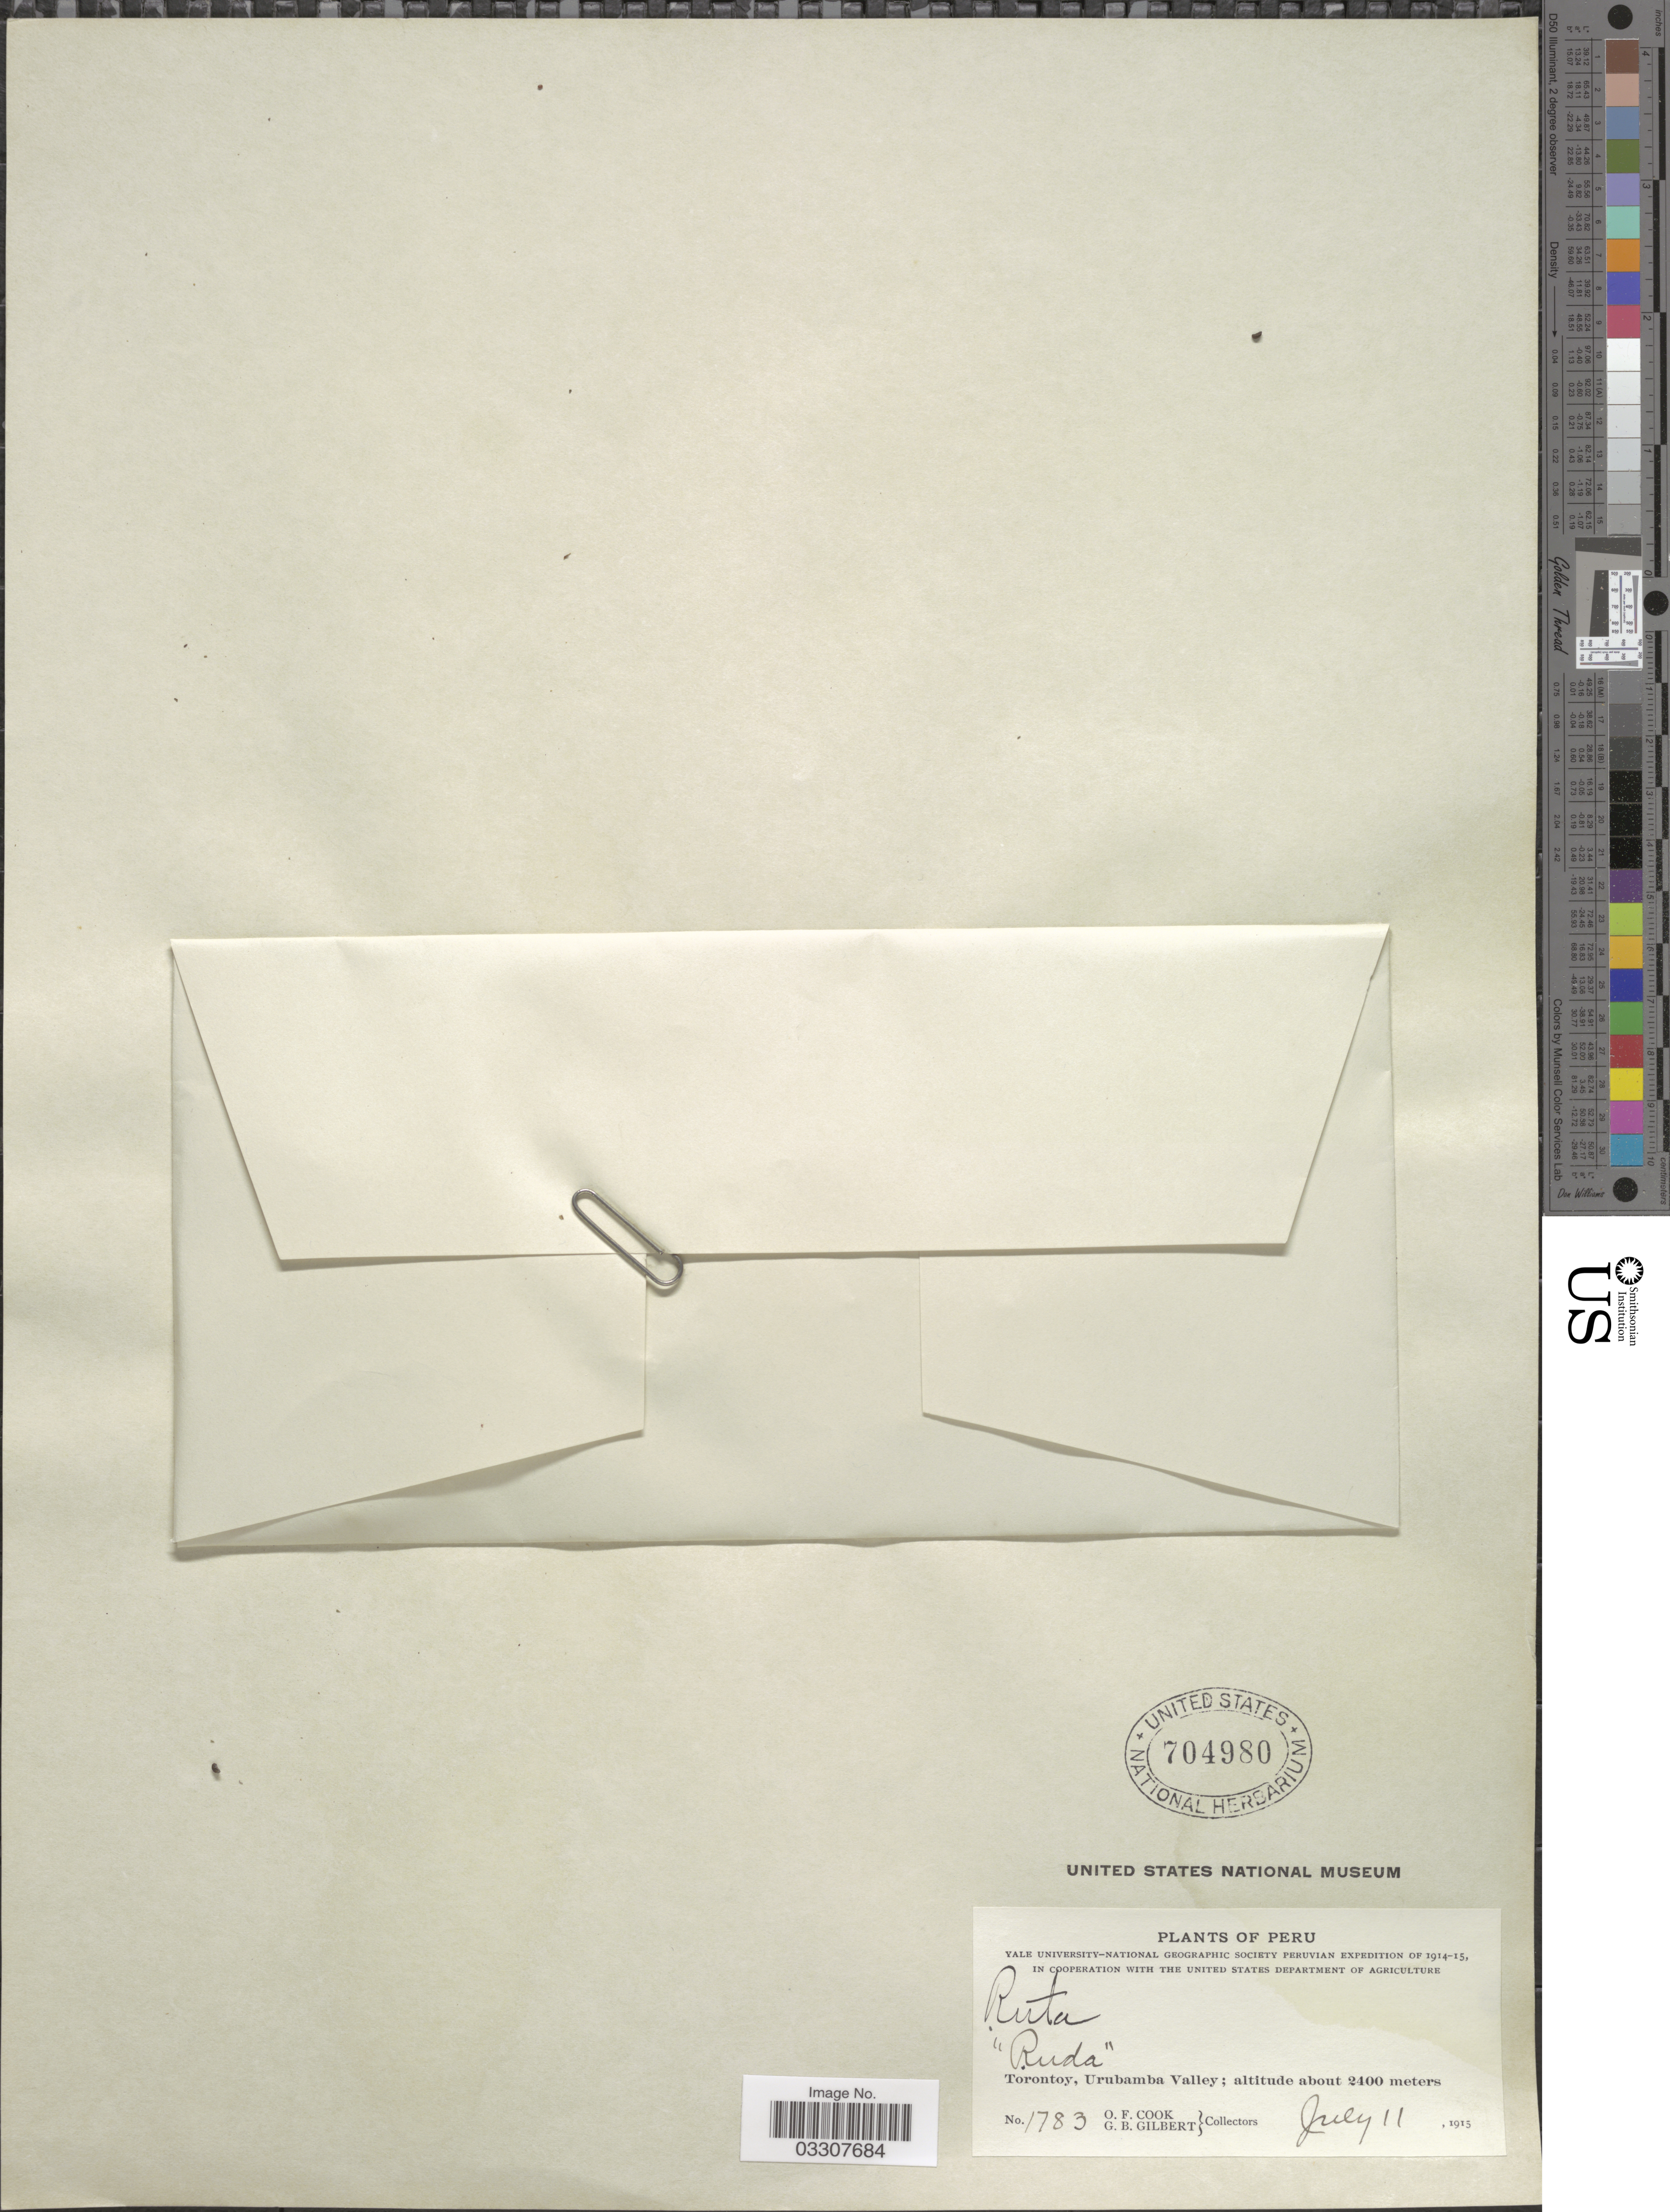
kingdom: Plantae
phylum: Tracheophyta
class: Magnoliopsida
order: Sapindales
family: Rutaceae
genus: Ruta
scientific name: Ruta chalepensis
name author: L.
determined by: Strong, Mark T., (BOT), Smithsonian Institution - National Museum of Natural History (UNITED STATES)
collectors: O. F. Cook & G. B. Gilbert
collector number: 1783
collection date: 1915-07-11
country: Peru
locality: Torontoy, Urubamba Valley.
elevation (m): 2400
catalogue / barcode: US 704980